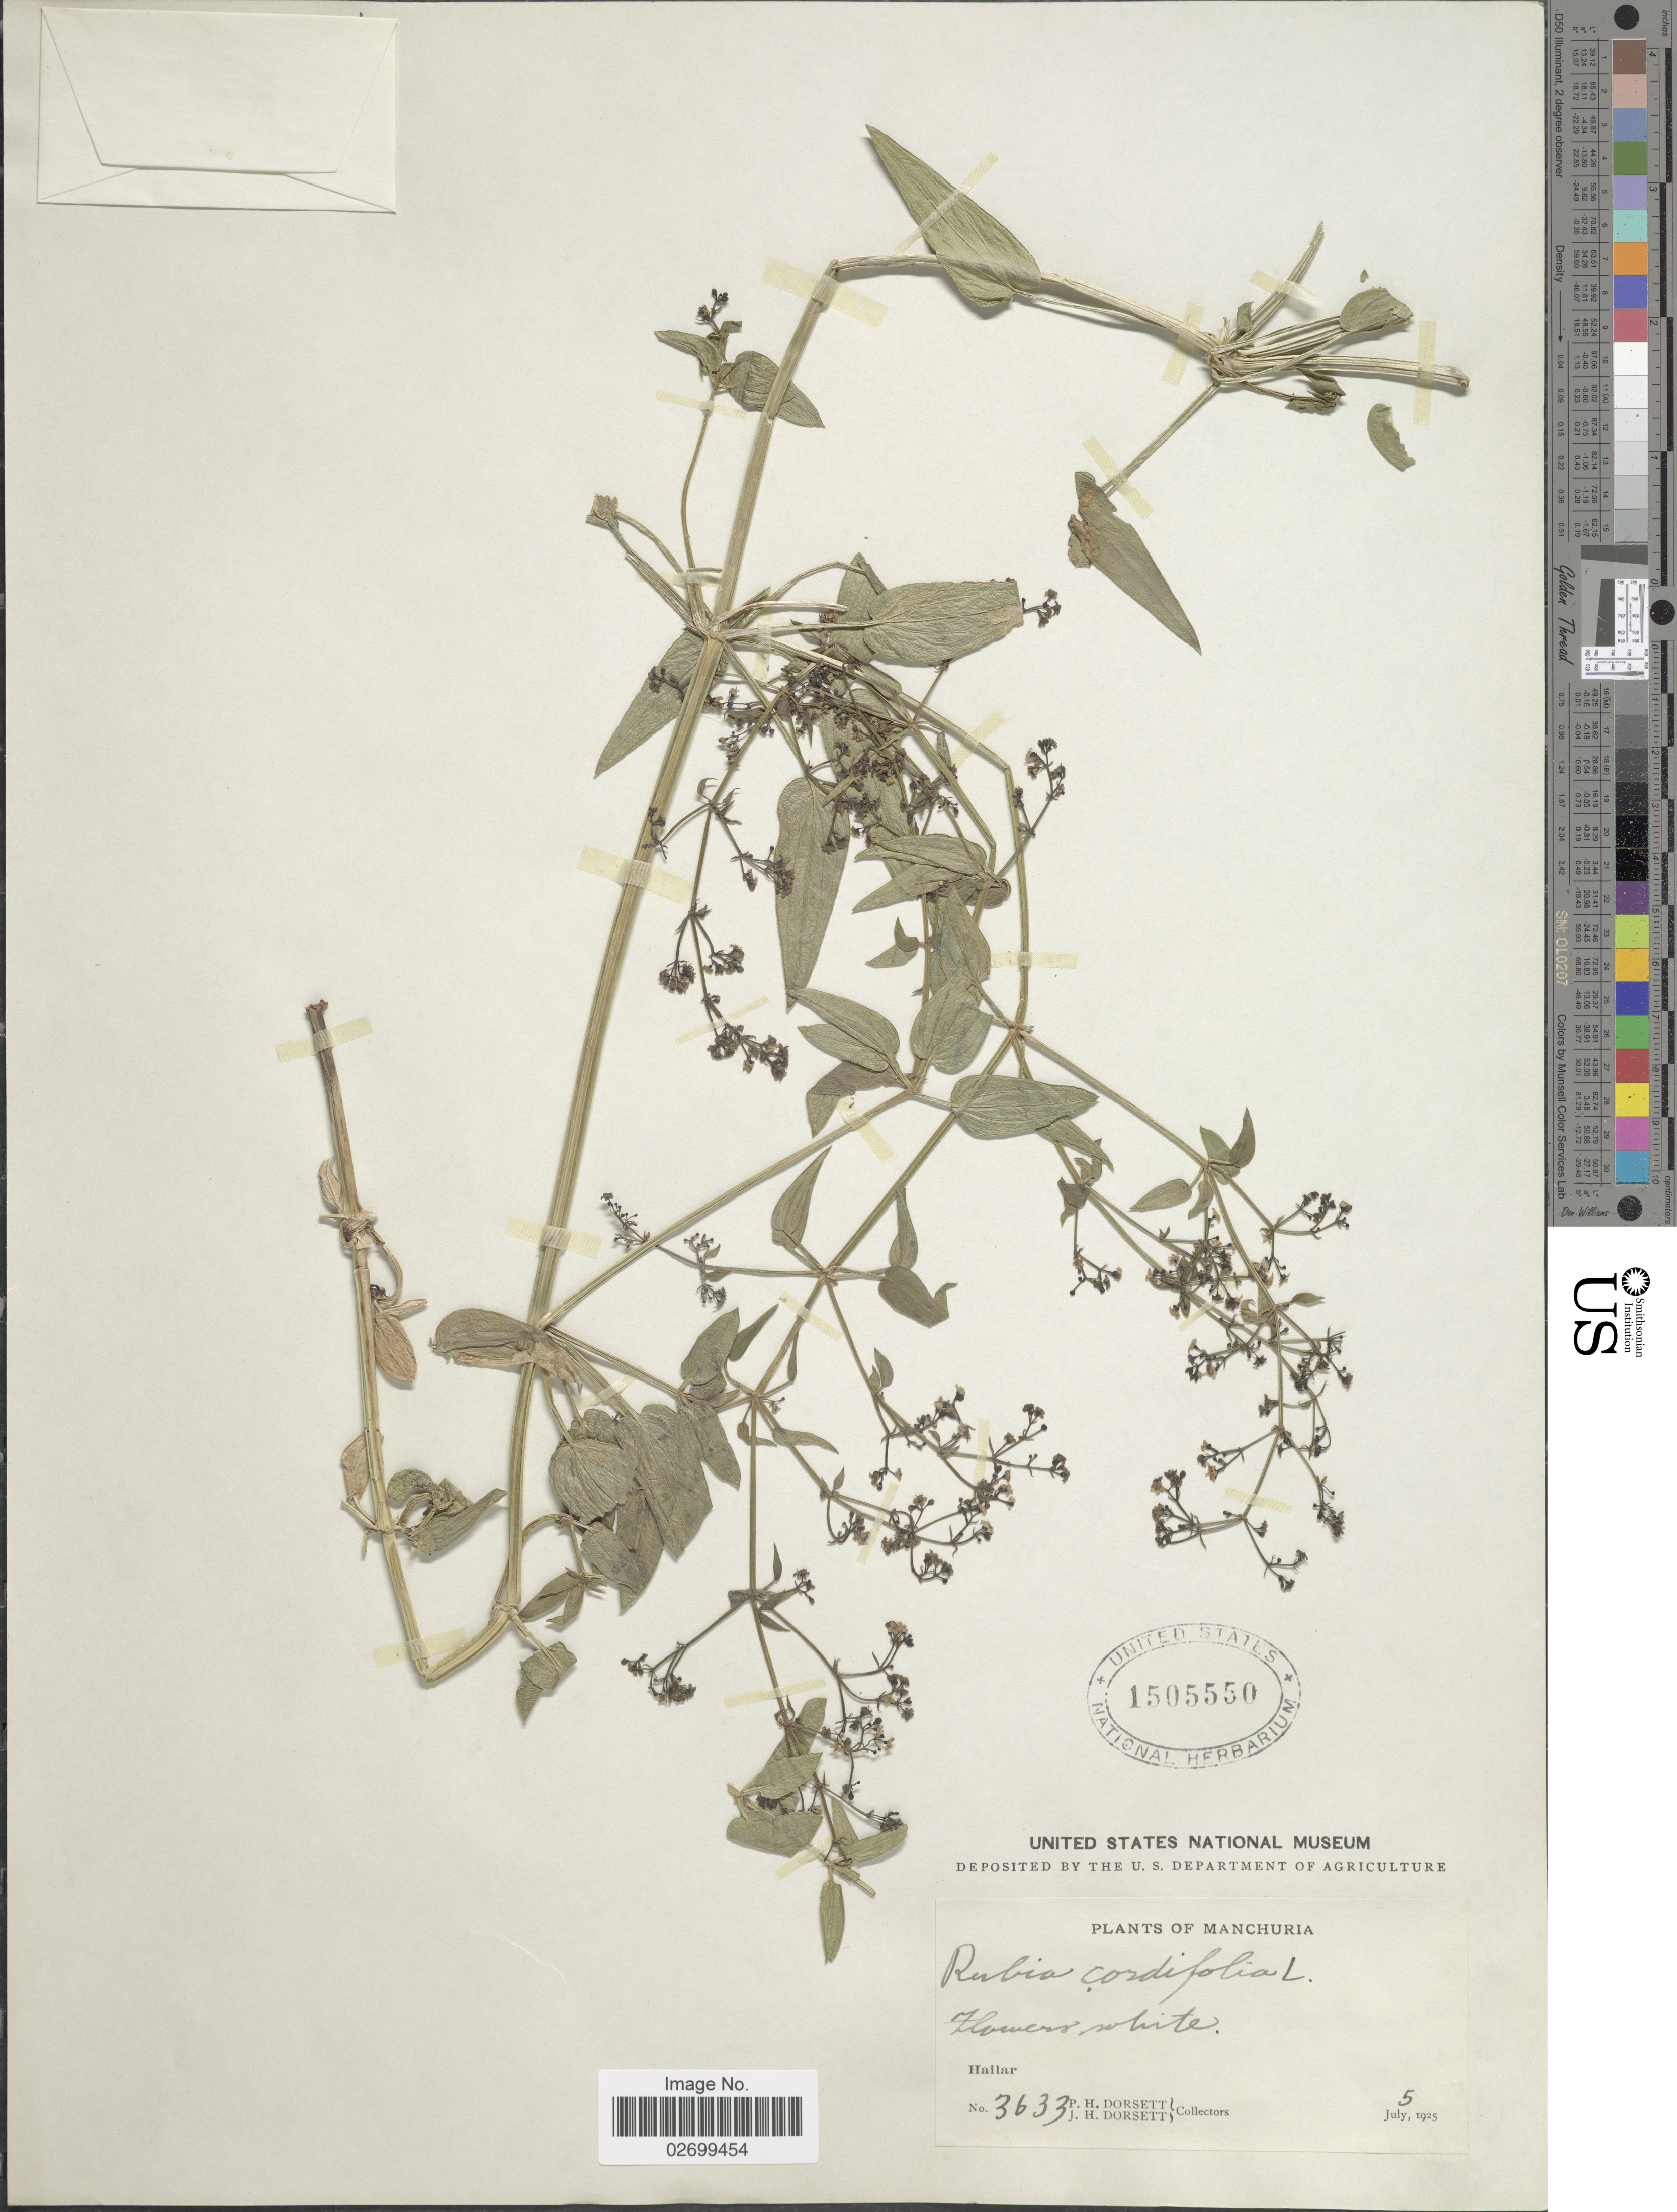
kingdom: Plantae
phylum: Tracheophyta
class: Magnoliopsida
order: Gentianales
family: Rubiaceae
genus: Rubia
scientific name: Rubia cordifolia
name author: L.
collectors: P. H. Dorsett & J. Dorsett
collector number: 3633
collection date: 1925-07-05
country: China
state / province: Nei Monggol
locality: Manchuria, Hailar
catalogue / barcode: US 1505550